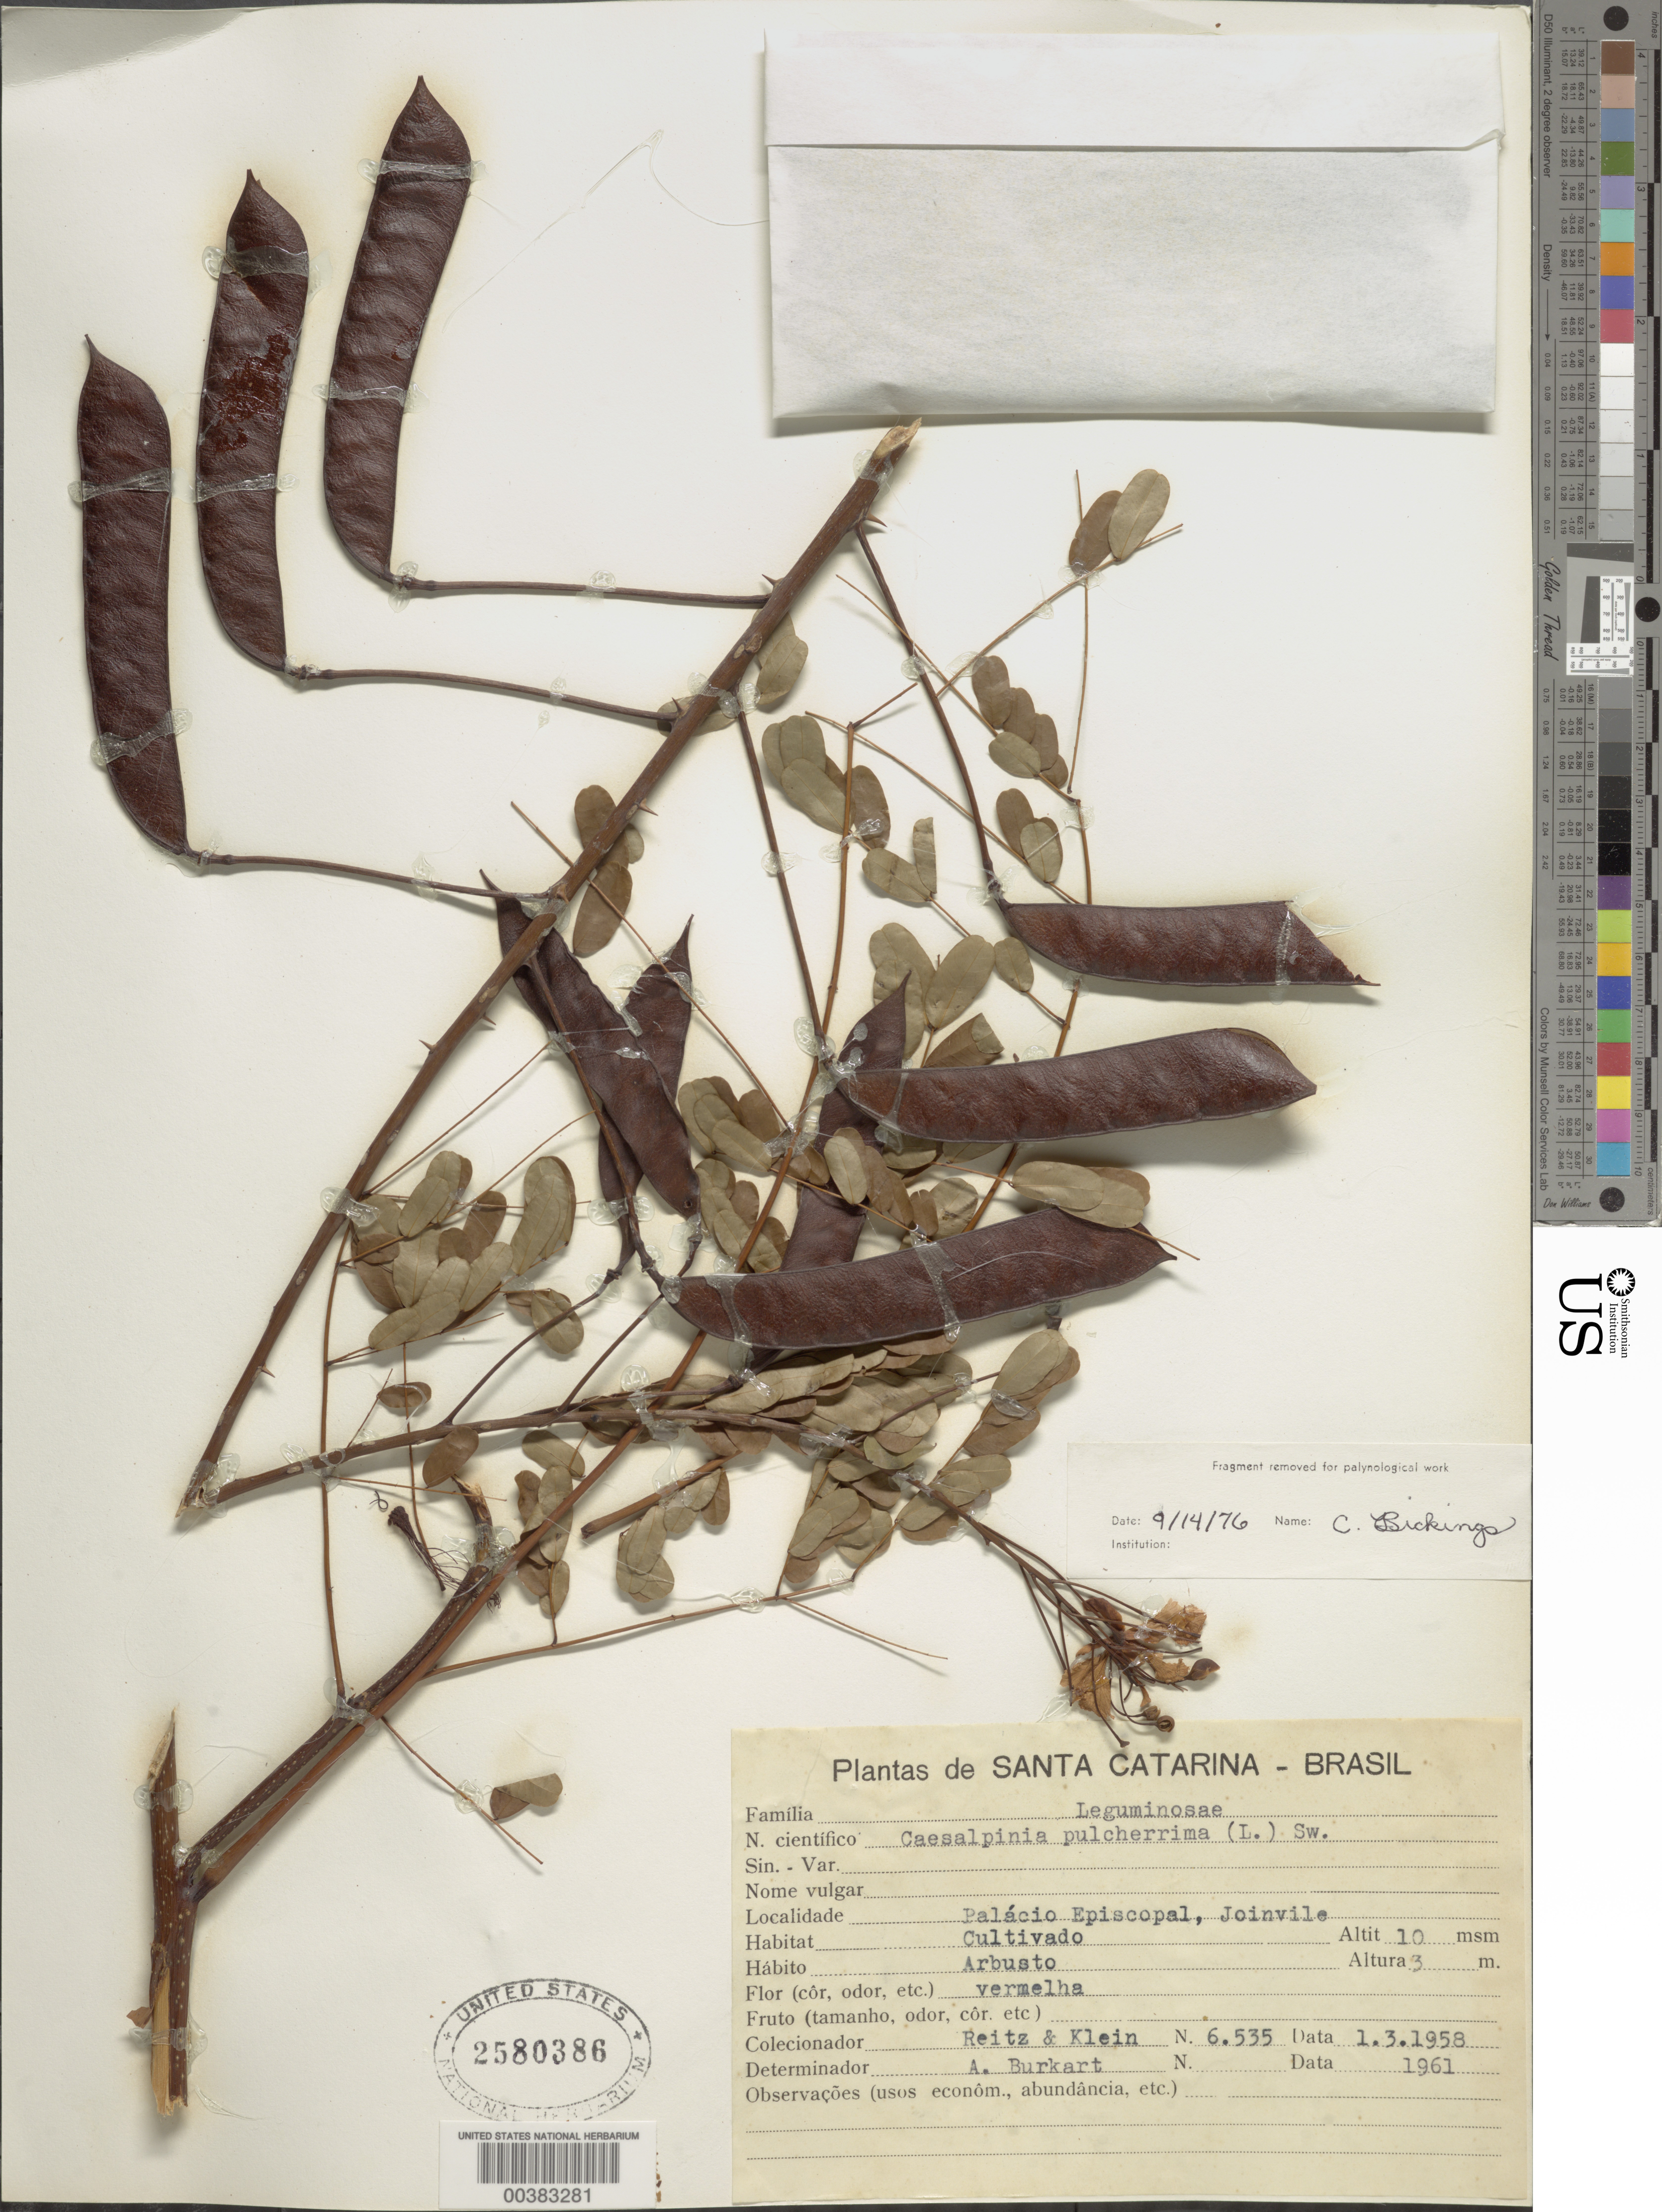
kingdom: Plantae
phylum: Tracheophyta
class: Magnoliopsida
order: Fabales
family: Fabaceae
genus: Caesalpinia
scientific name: Caesalpinia pulcherrima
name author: (L.) Sw.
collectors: W. Weingart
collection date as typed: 09 Apr 1914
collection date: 1914-04-09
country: Germany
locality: Gorgenthal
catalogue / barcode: US 2580386